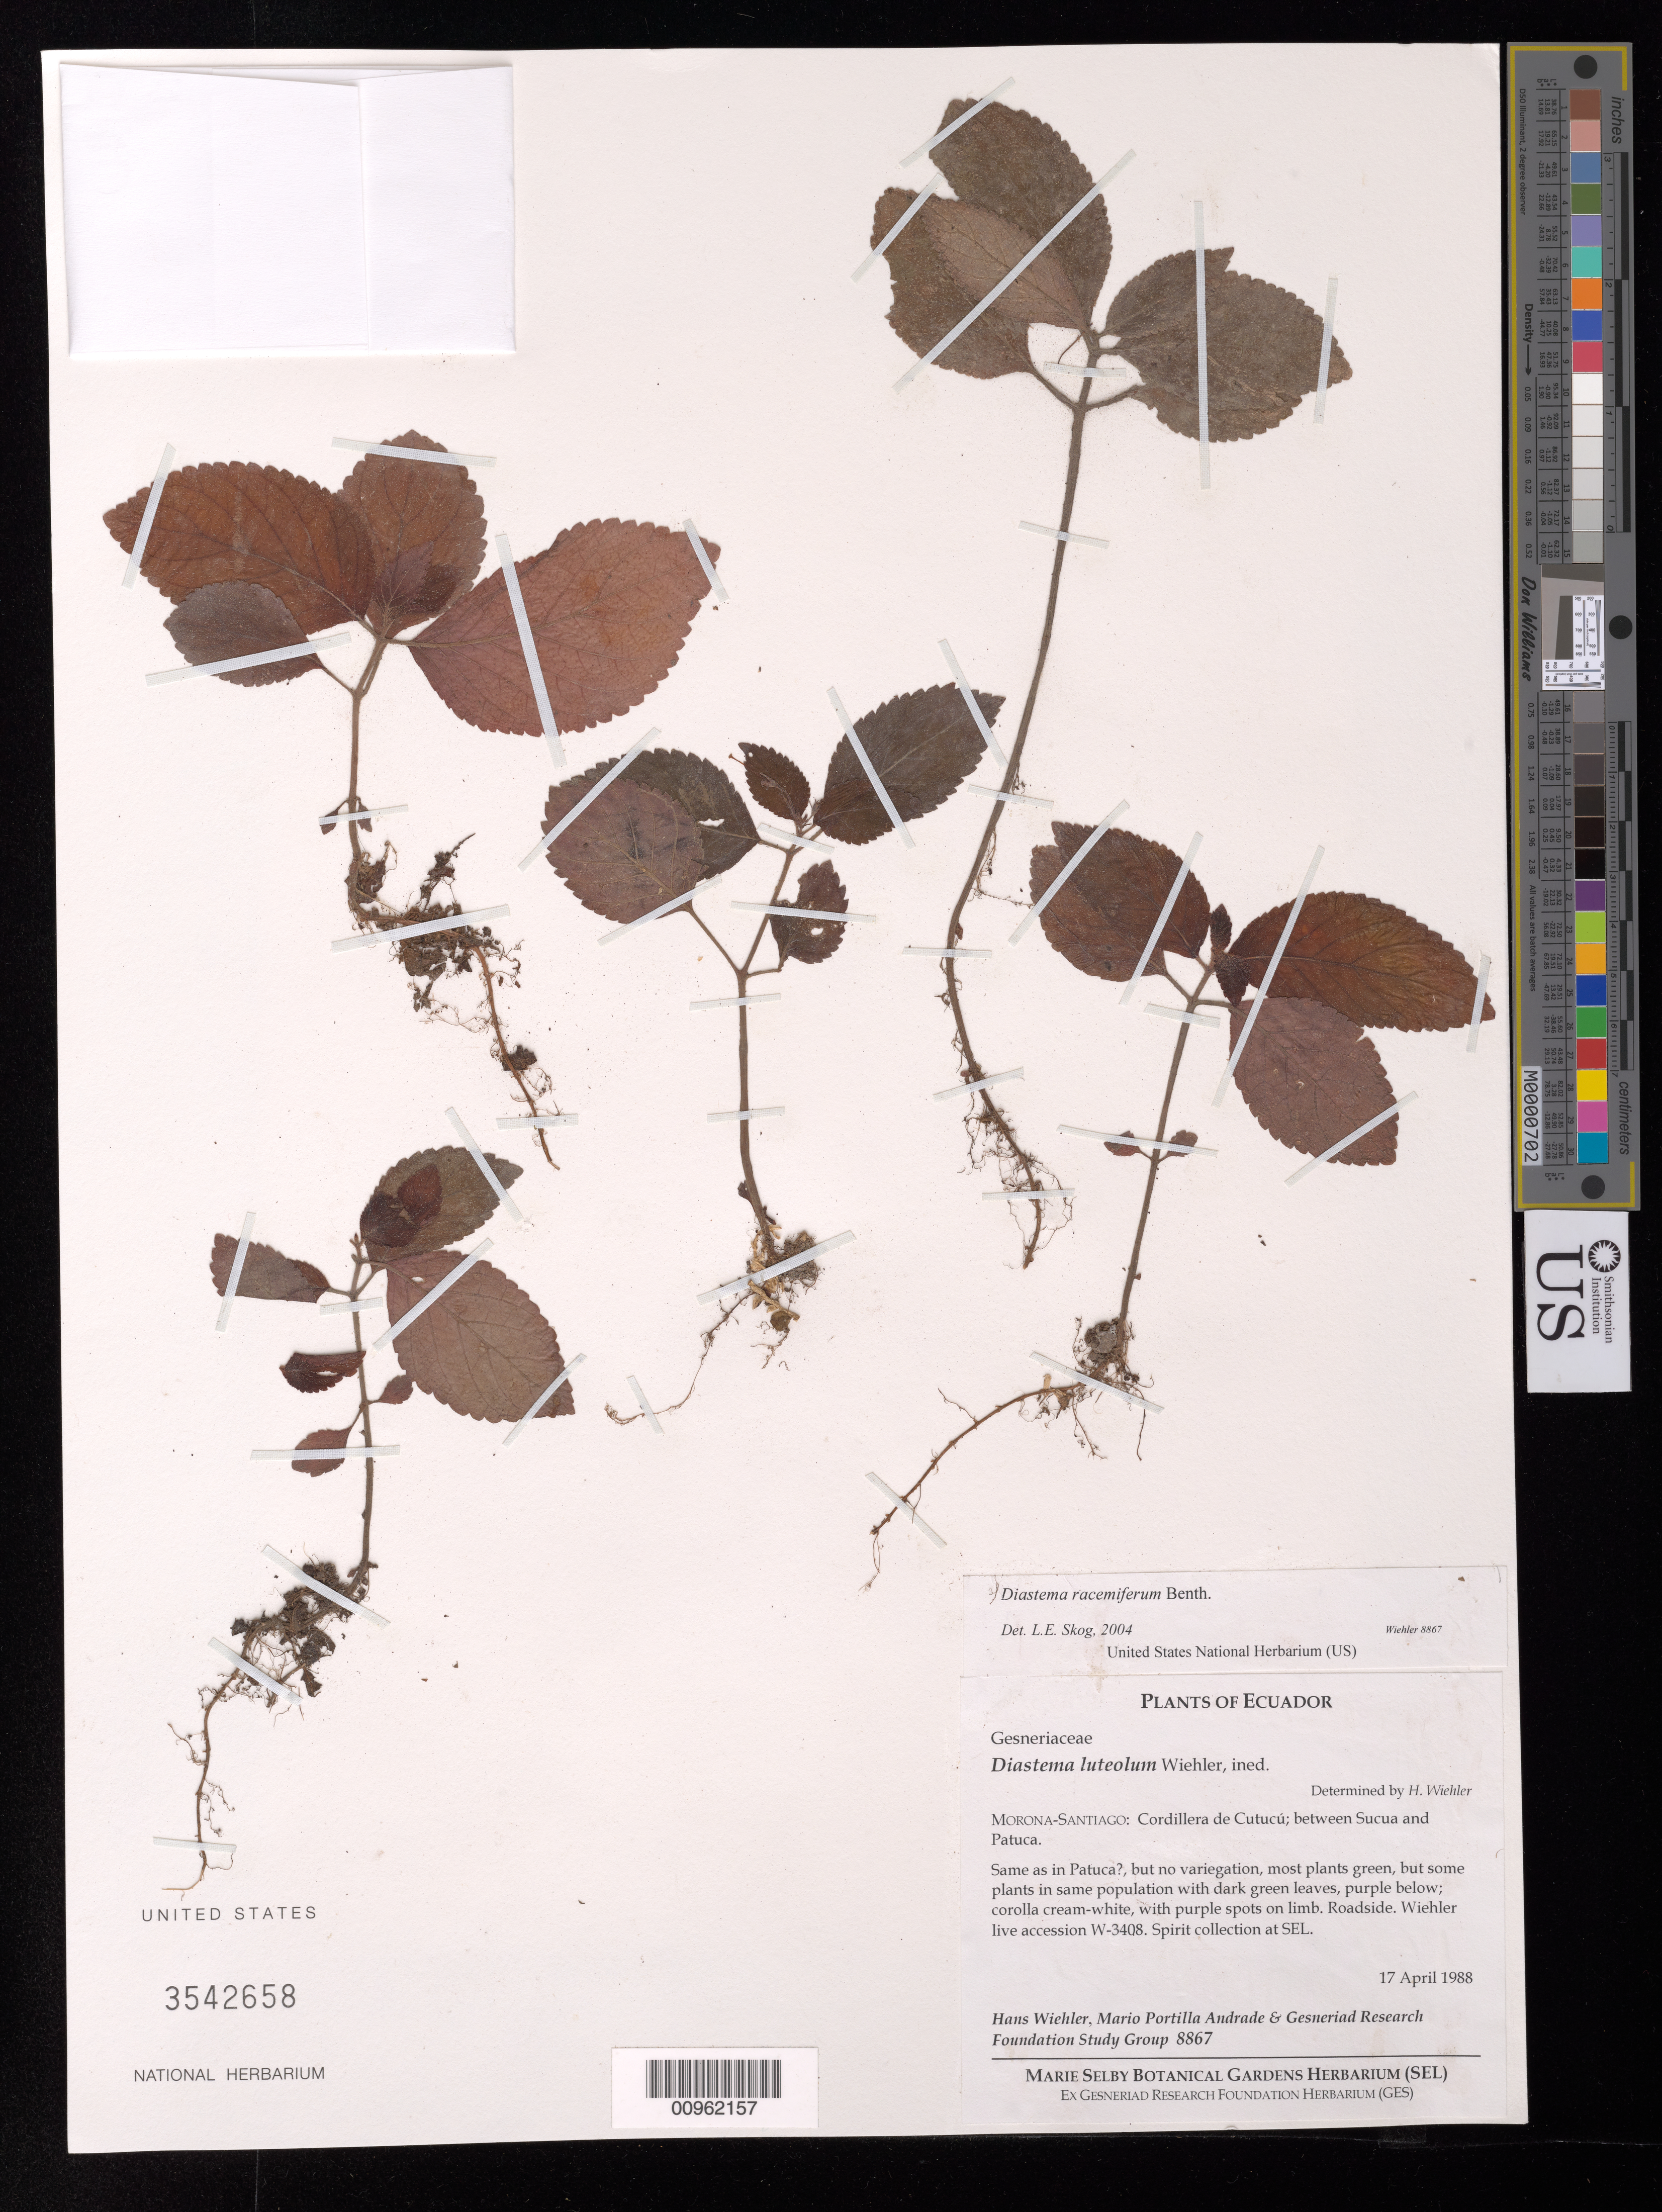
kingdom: Plantae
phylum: Tracheophyta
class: Magnoliopsida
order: Lamiales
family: Gesneriaceae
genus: Diastema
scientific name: Diastema racemiferum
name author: Benth.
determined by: Skog, Laurence E.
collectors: H. J. Wiehler, M. Portilla Andrade & GRF Study Group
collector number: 8867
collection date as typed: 17 Apr 1988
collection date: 1988-04-17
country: Ecuador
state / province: Morona-Santiago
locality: Morona-Sangiago: Cordillera de Cutucú, between Sucua and Patuca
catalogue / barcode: US 3542658